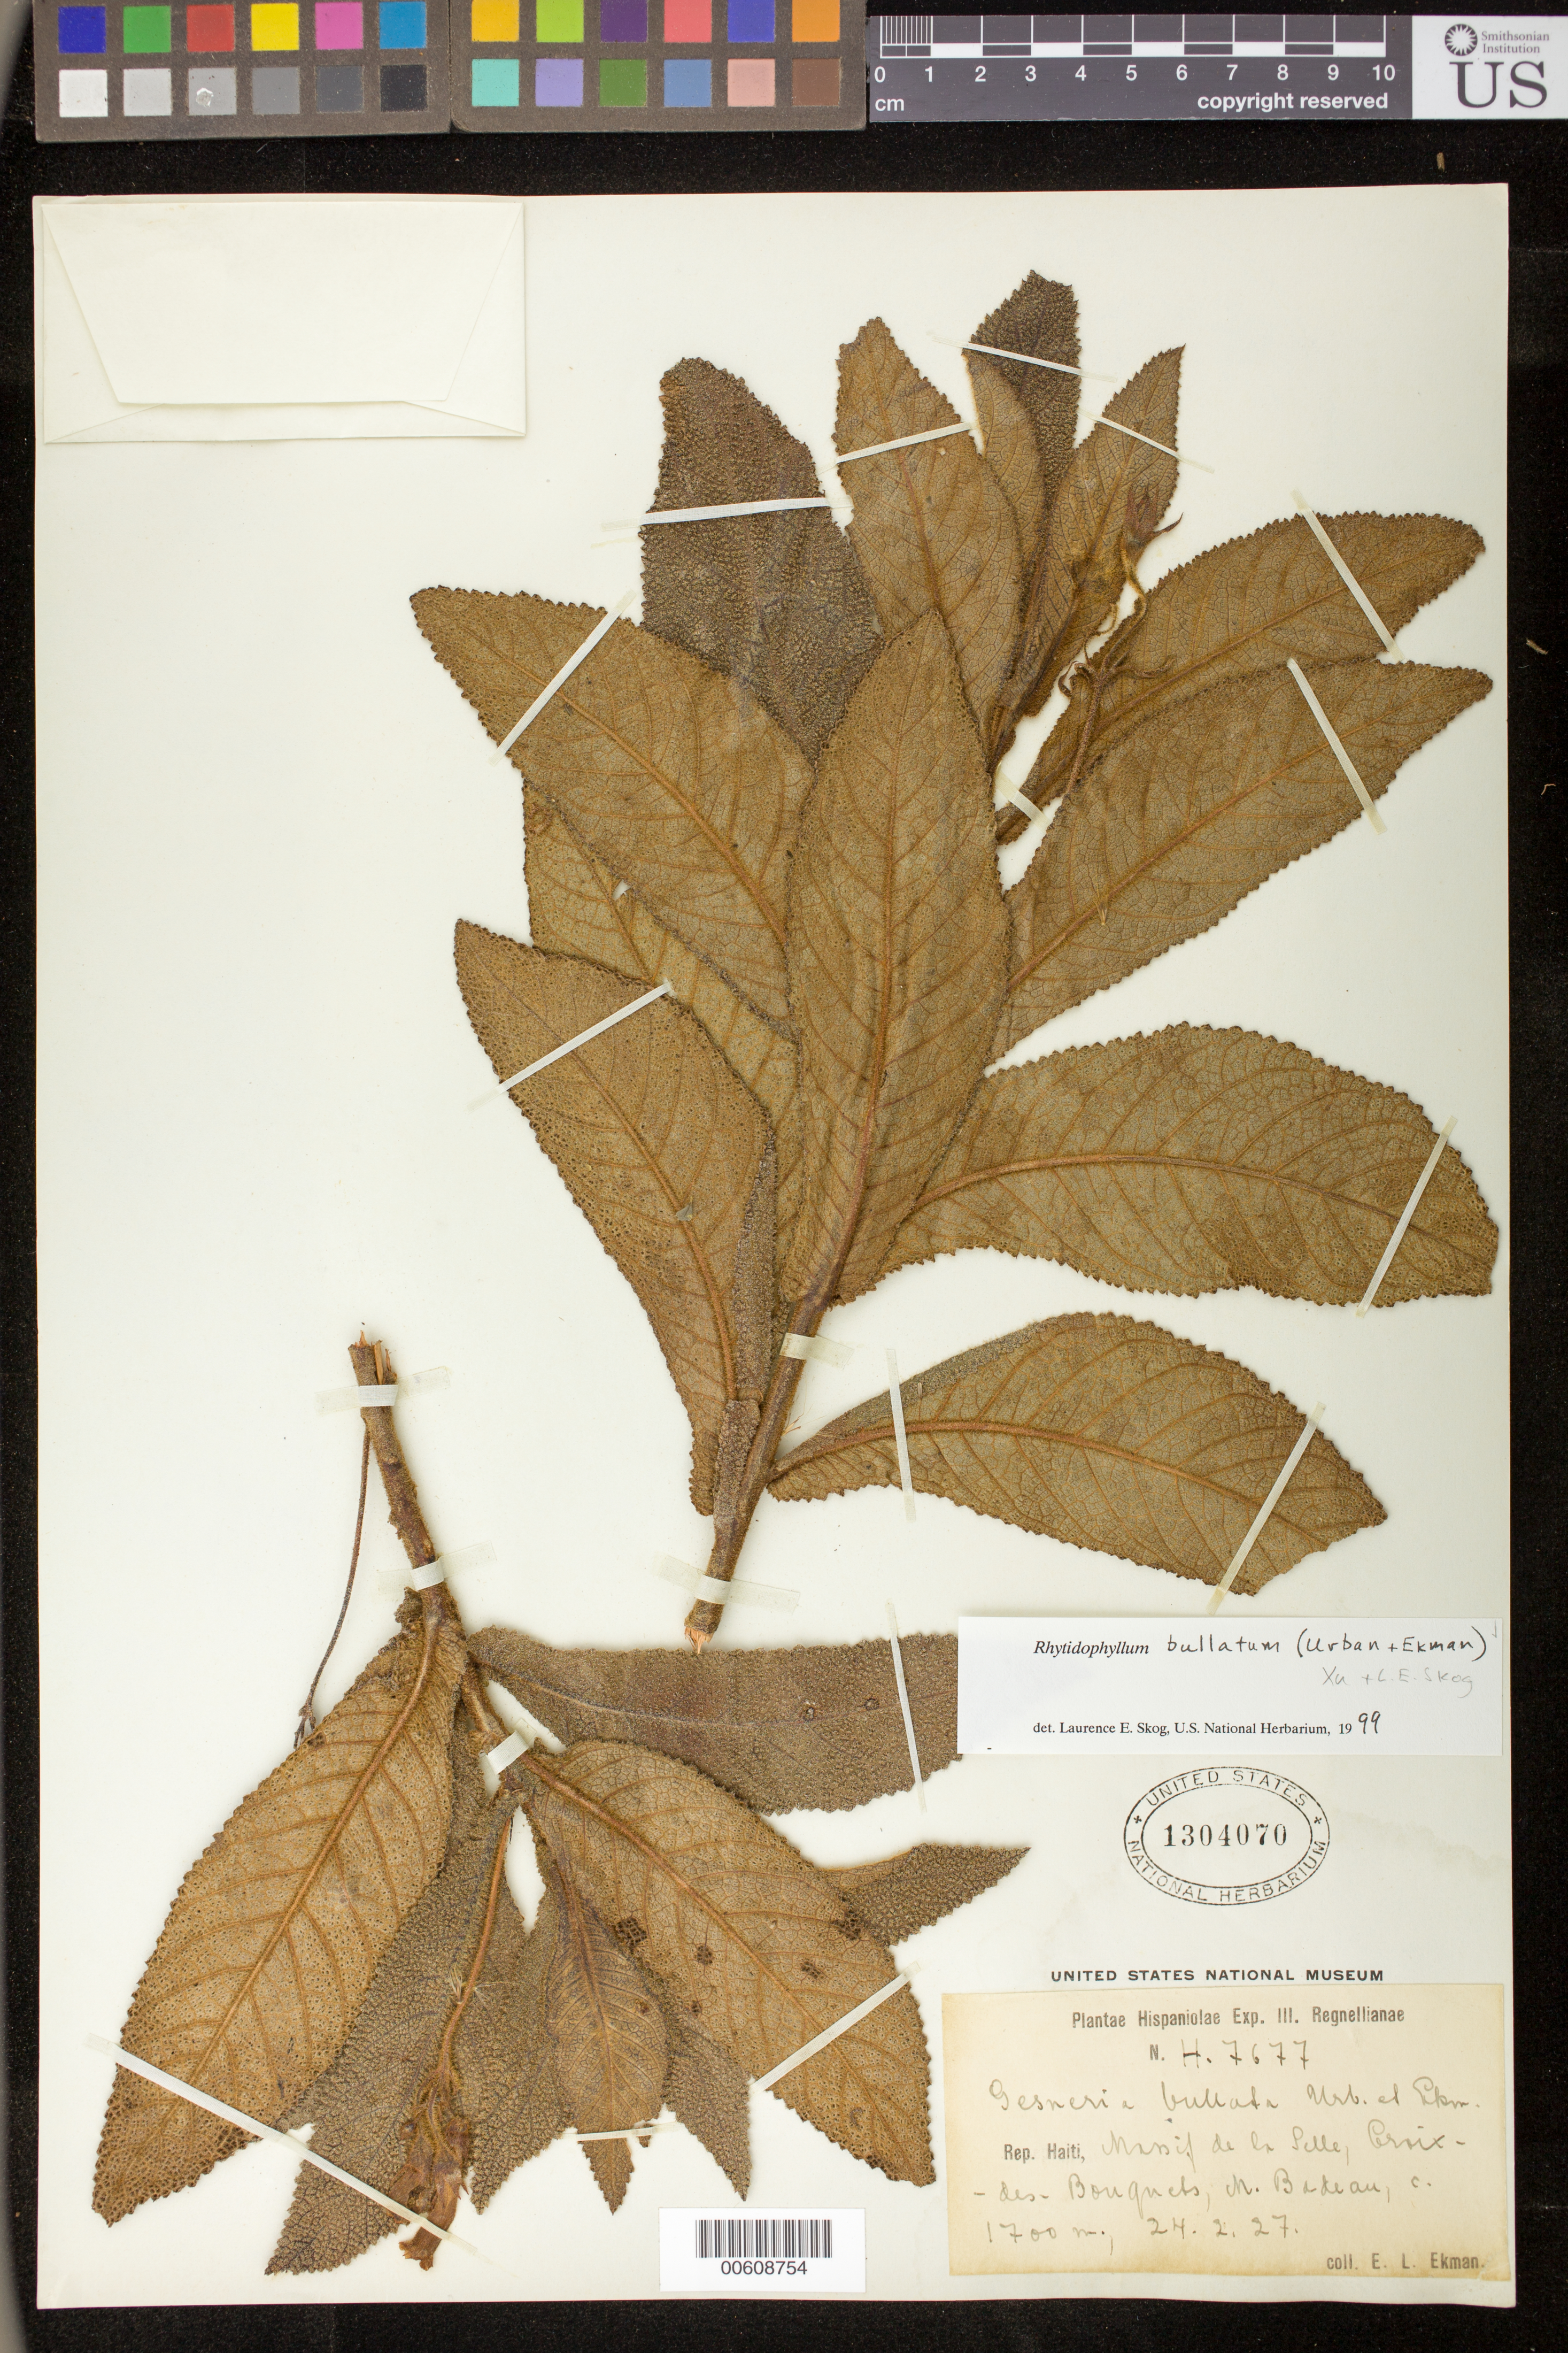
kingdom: Plantae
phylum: Tracheophyta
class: Magnoliopsida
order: Lamiales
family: Gesneriaceae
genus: Gesneria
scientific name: Gesneria bullata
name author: Urb. & Ekman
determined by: Skog, Laurence E.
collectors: E. L. Ekman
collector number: H 7677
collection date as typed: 24 Feb 1927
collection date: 1927-02-24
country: Haiti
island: Hispaniola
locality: Massif de la Selle, Croix-des-Bouquets, steep slopes of Morne Badeau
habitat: Pineland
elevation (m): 1700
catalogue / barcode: US 1304070